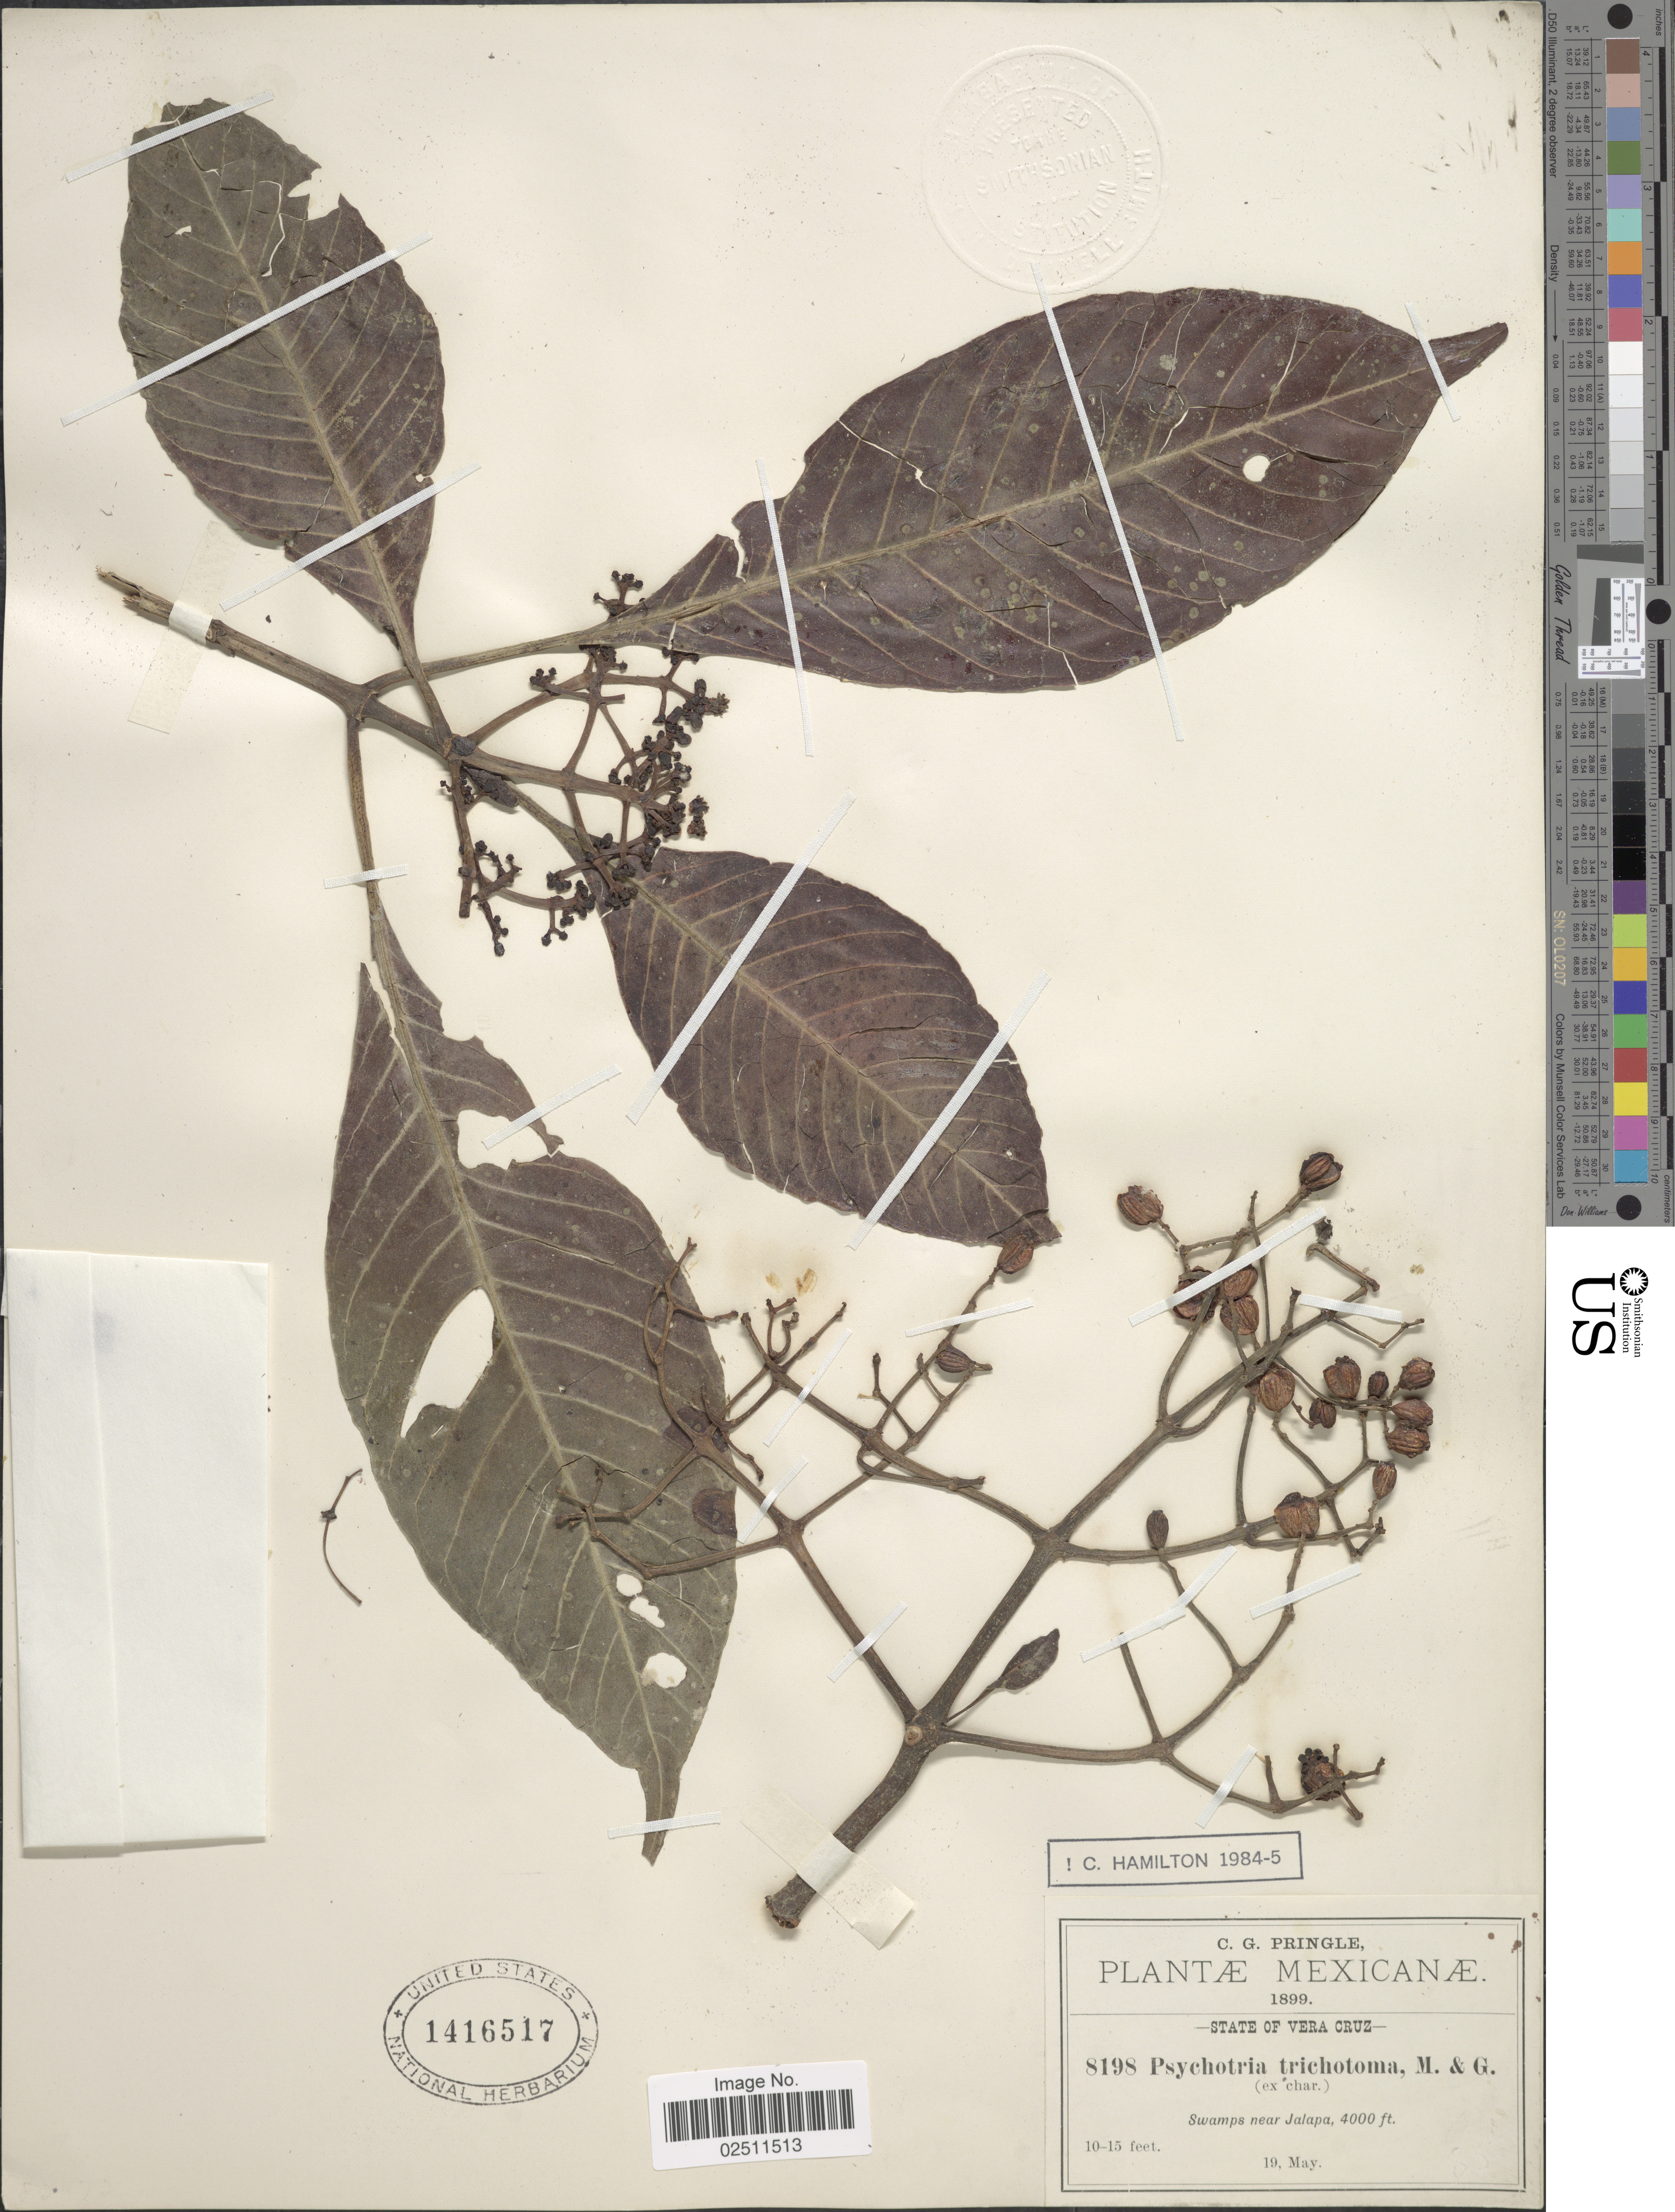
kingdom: Plantae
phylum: Tracheophyta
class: Magnoliopsida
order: Gentianales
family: Rubiaceae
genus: Psychotria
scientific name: Psychotria trichotoma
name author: M. Martens & Galeotti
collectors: C. G. Pringle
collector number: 8198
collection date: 1899-05-19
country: Mexico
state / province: Veracruz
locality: Vera Cruz. Swamps near Jalapa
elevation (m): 1219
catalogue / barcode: US 1416517